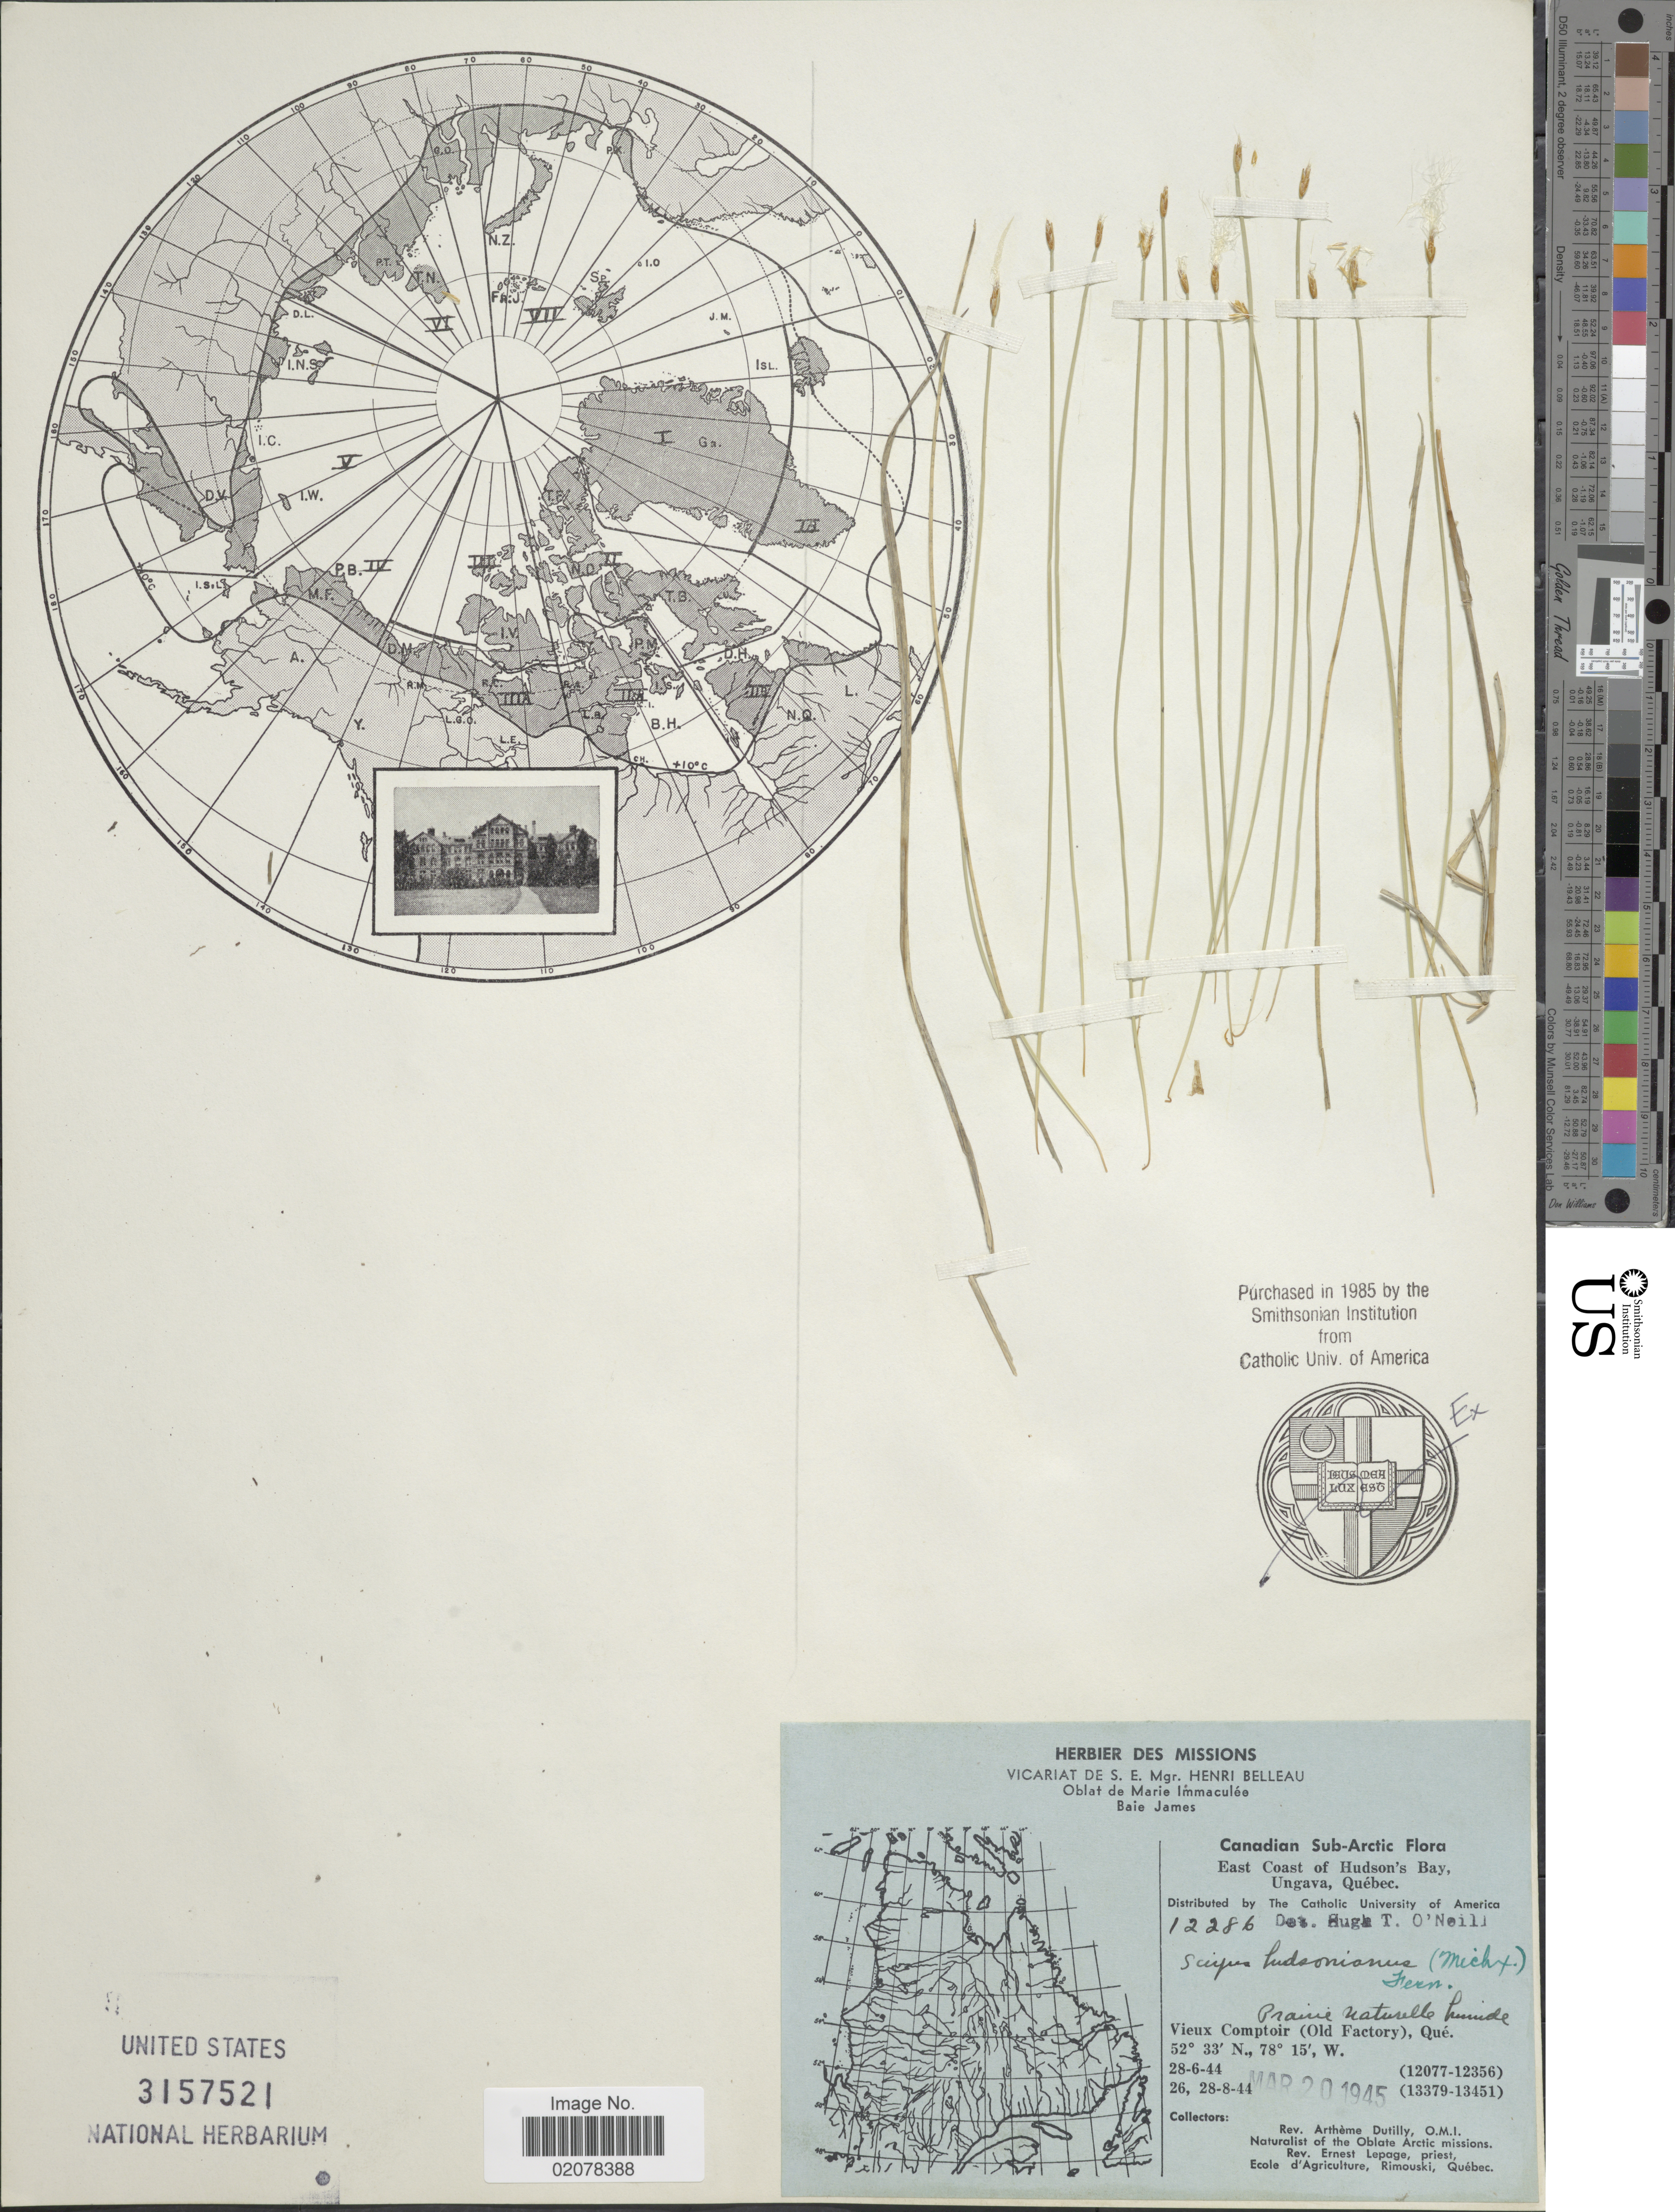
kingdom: Plantae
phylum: Tracheophyta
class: Liliopsida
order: Poales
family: Cyperaceae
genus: Trichophorum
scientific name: Trichophorum alpinum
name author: (L.) Pers.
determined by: Strong, M. T., (US), Smithsonian Institution - National Museum of Natural History (UNITED STATES)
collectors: A. Dutilly & E. Lepage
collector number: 12286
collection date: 1945-03-20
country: Canada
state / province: Quebec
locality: Sub-Arctic, east coast of Hudson's Bay, Ungava, Vieux Comptoir (Old Factory)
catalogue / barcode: US 3157521